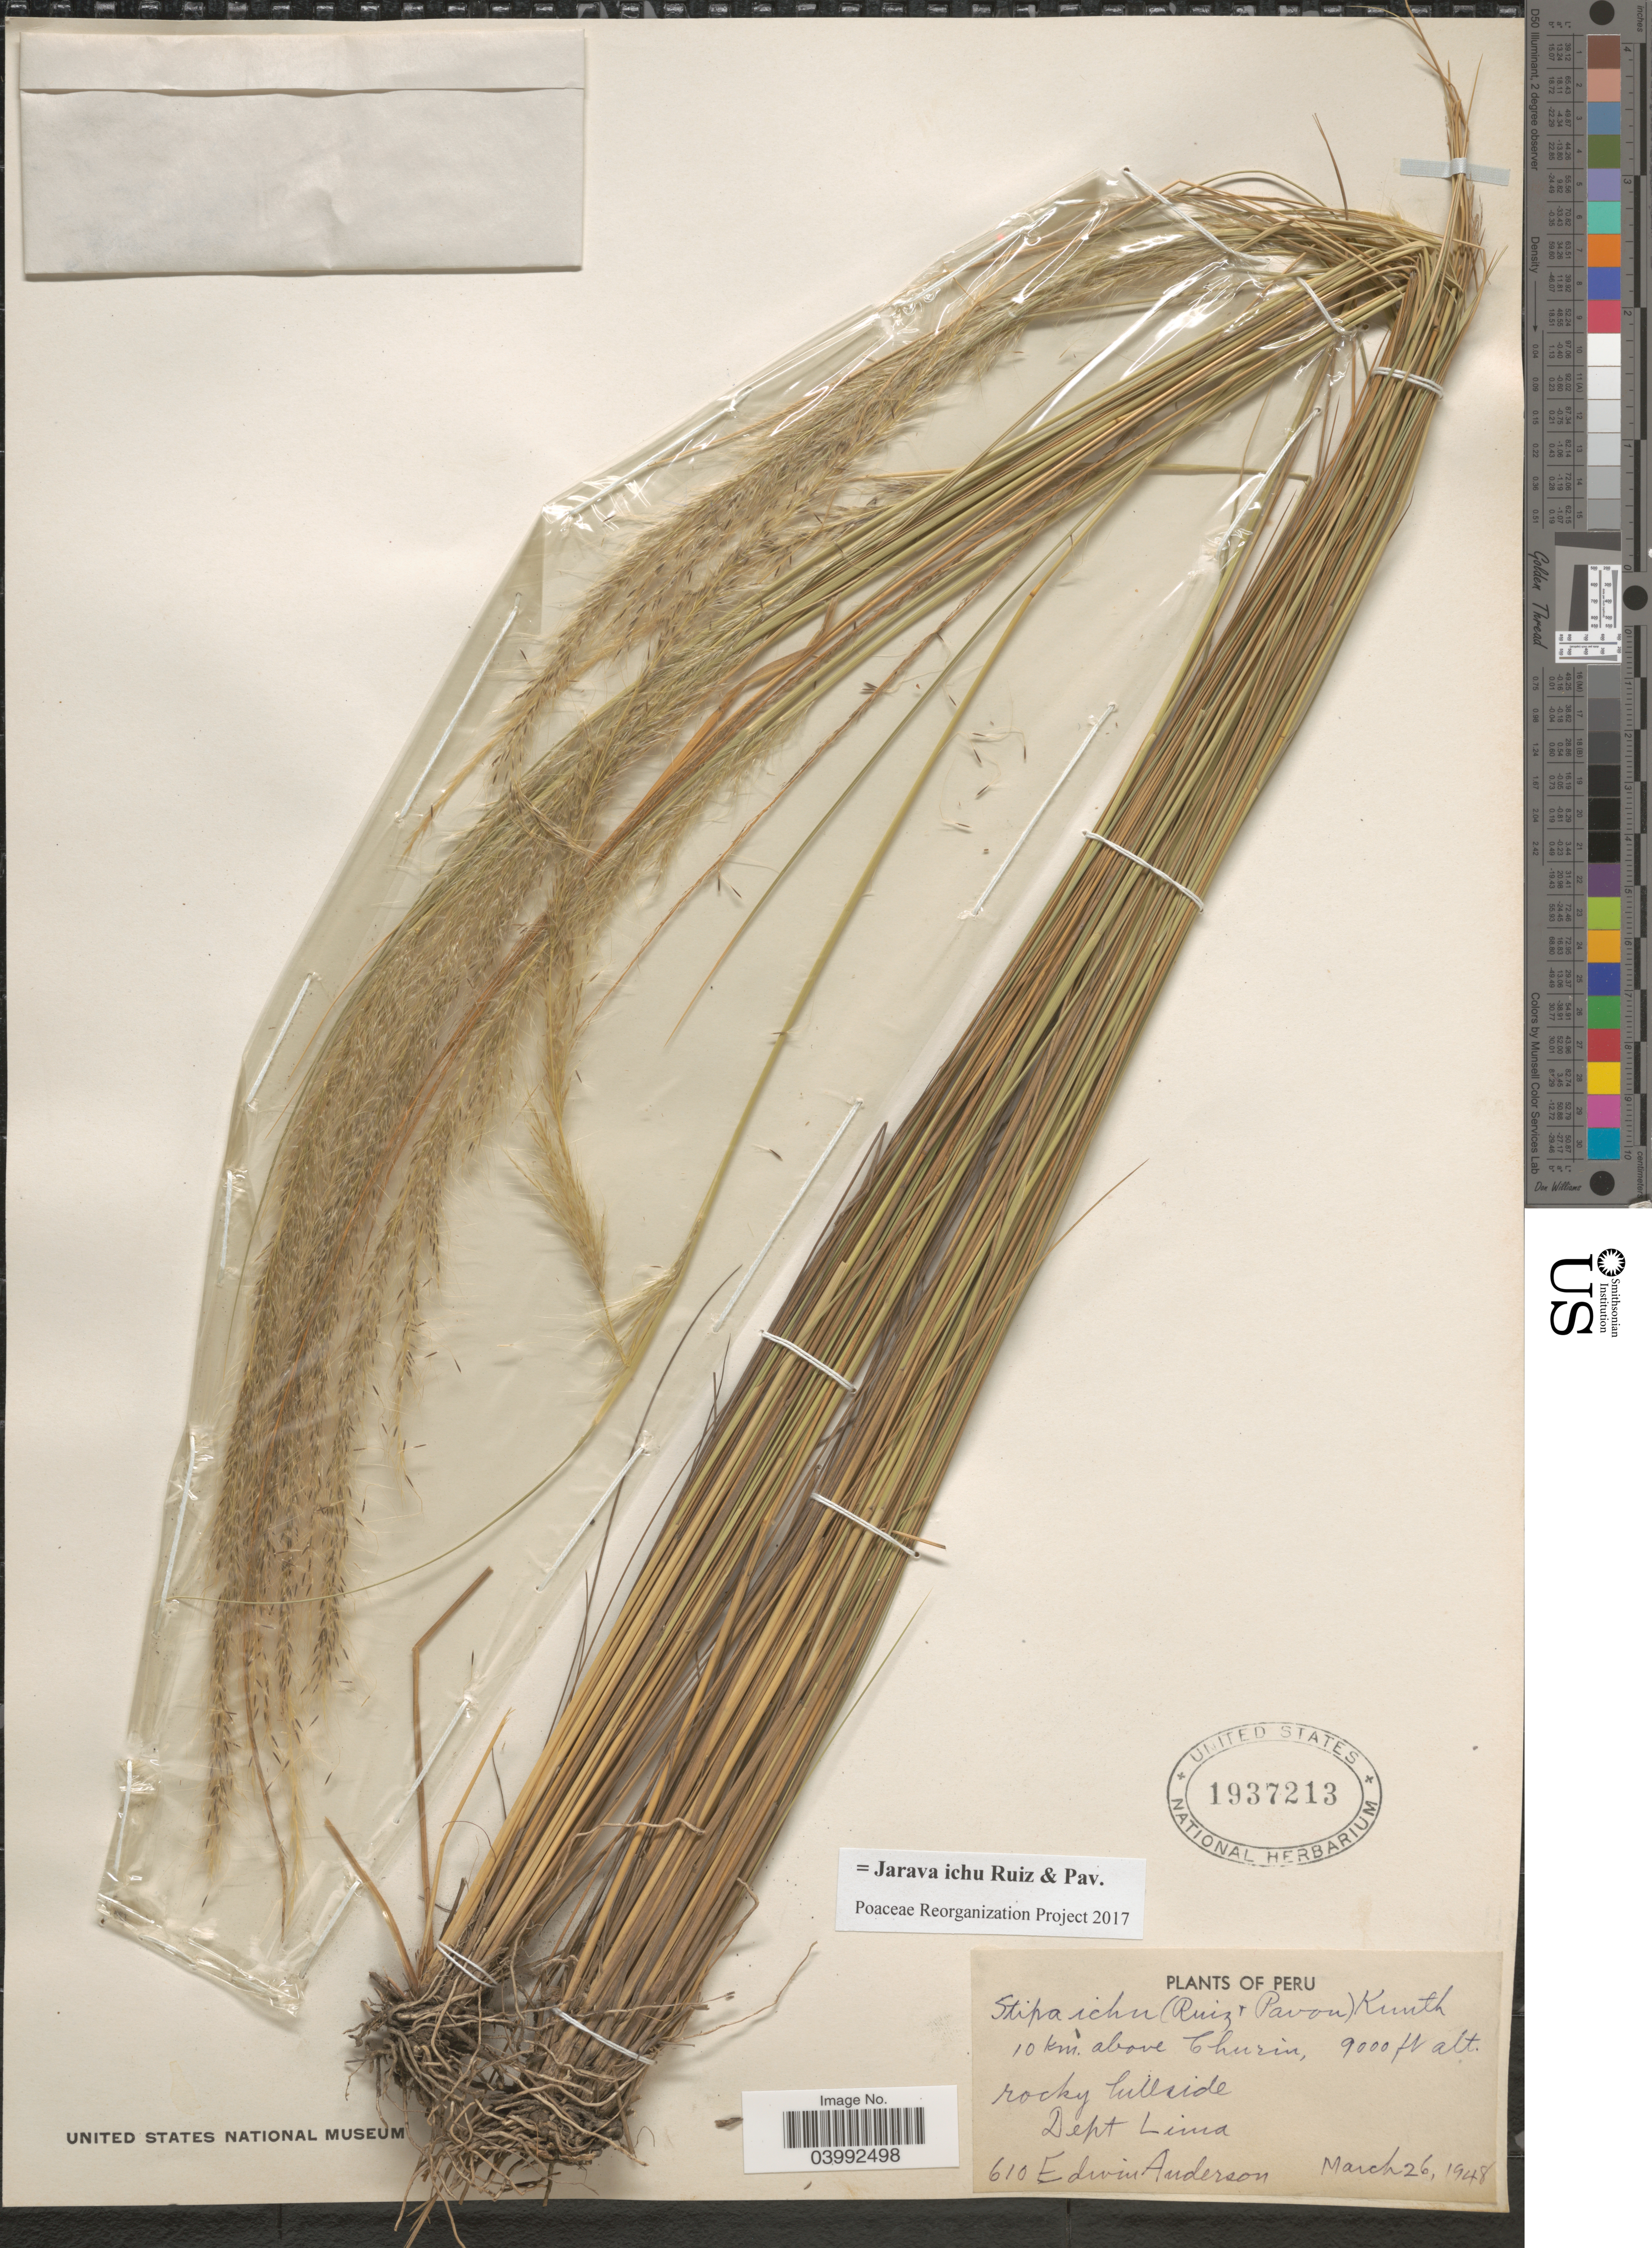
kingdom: Plantae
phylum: Tracheophyta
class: Liliopsida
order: Poales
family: Poaceae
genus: Jarava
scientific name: Jarava ichu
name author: Ruiz & Pav.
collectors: E. Anderson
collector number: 610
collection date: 1948-03-26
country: Peru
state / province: Lima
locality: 10 km. above Churin. Dept. Lima.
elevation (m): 2743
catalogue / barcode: US 1937213